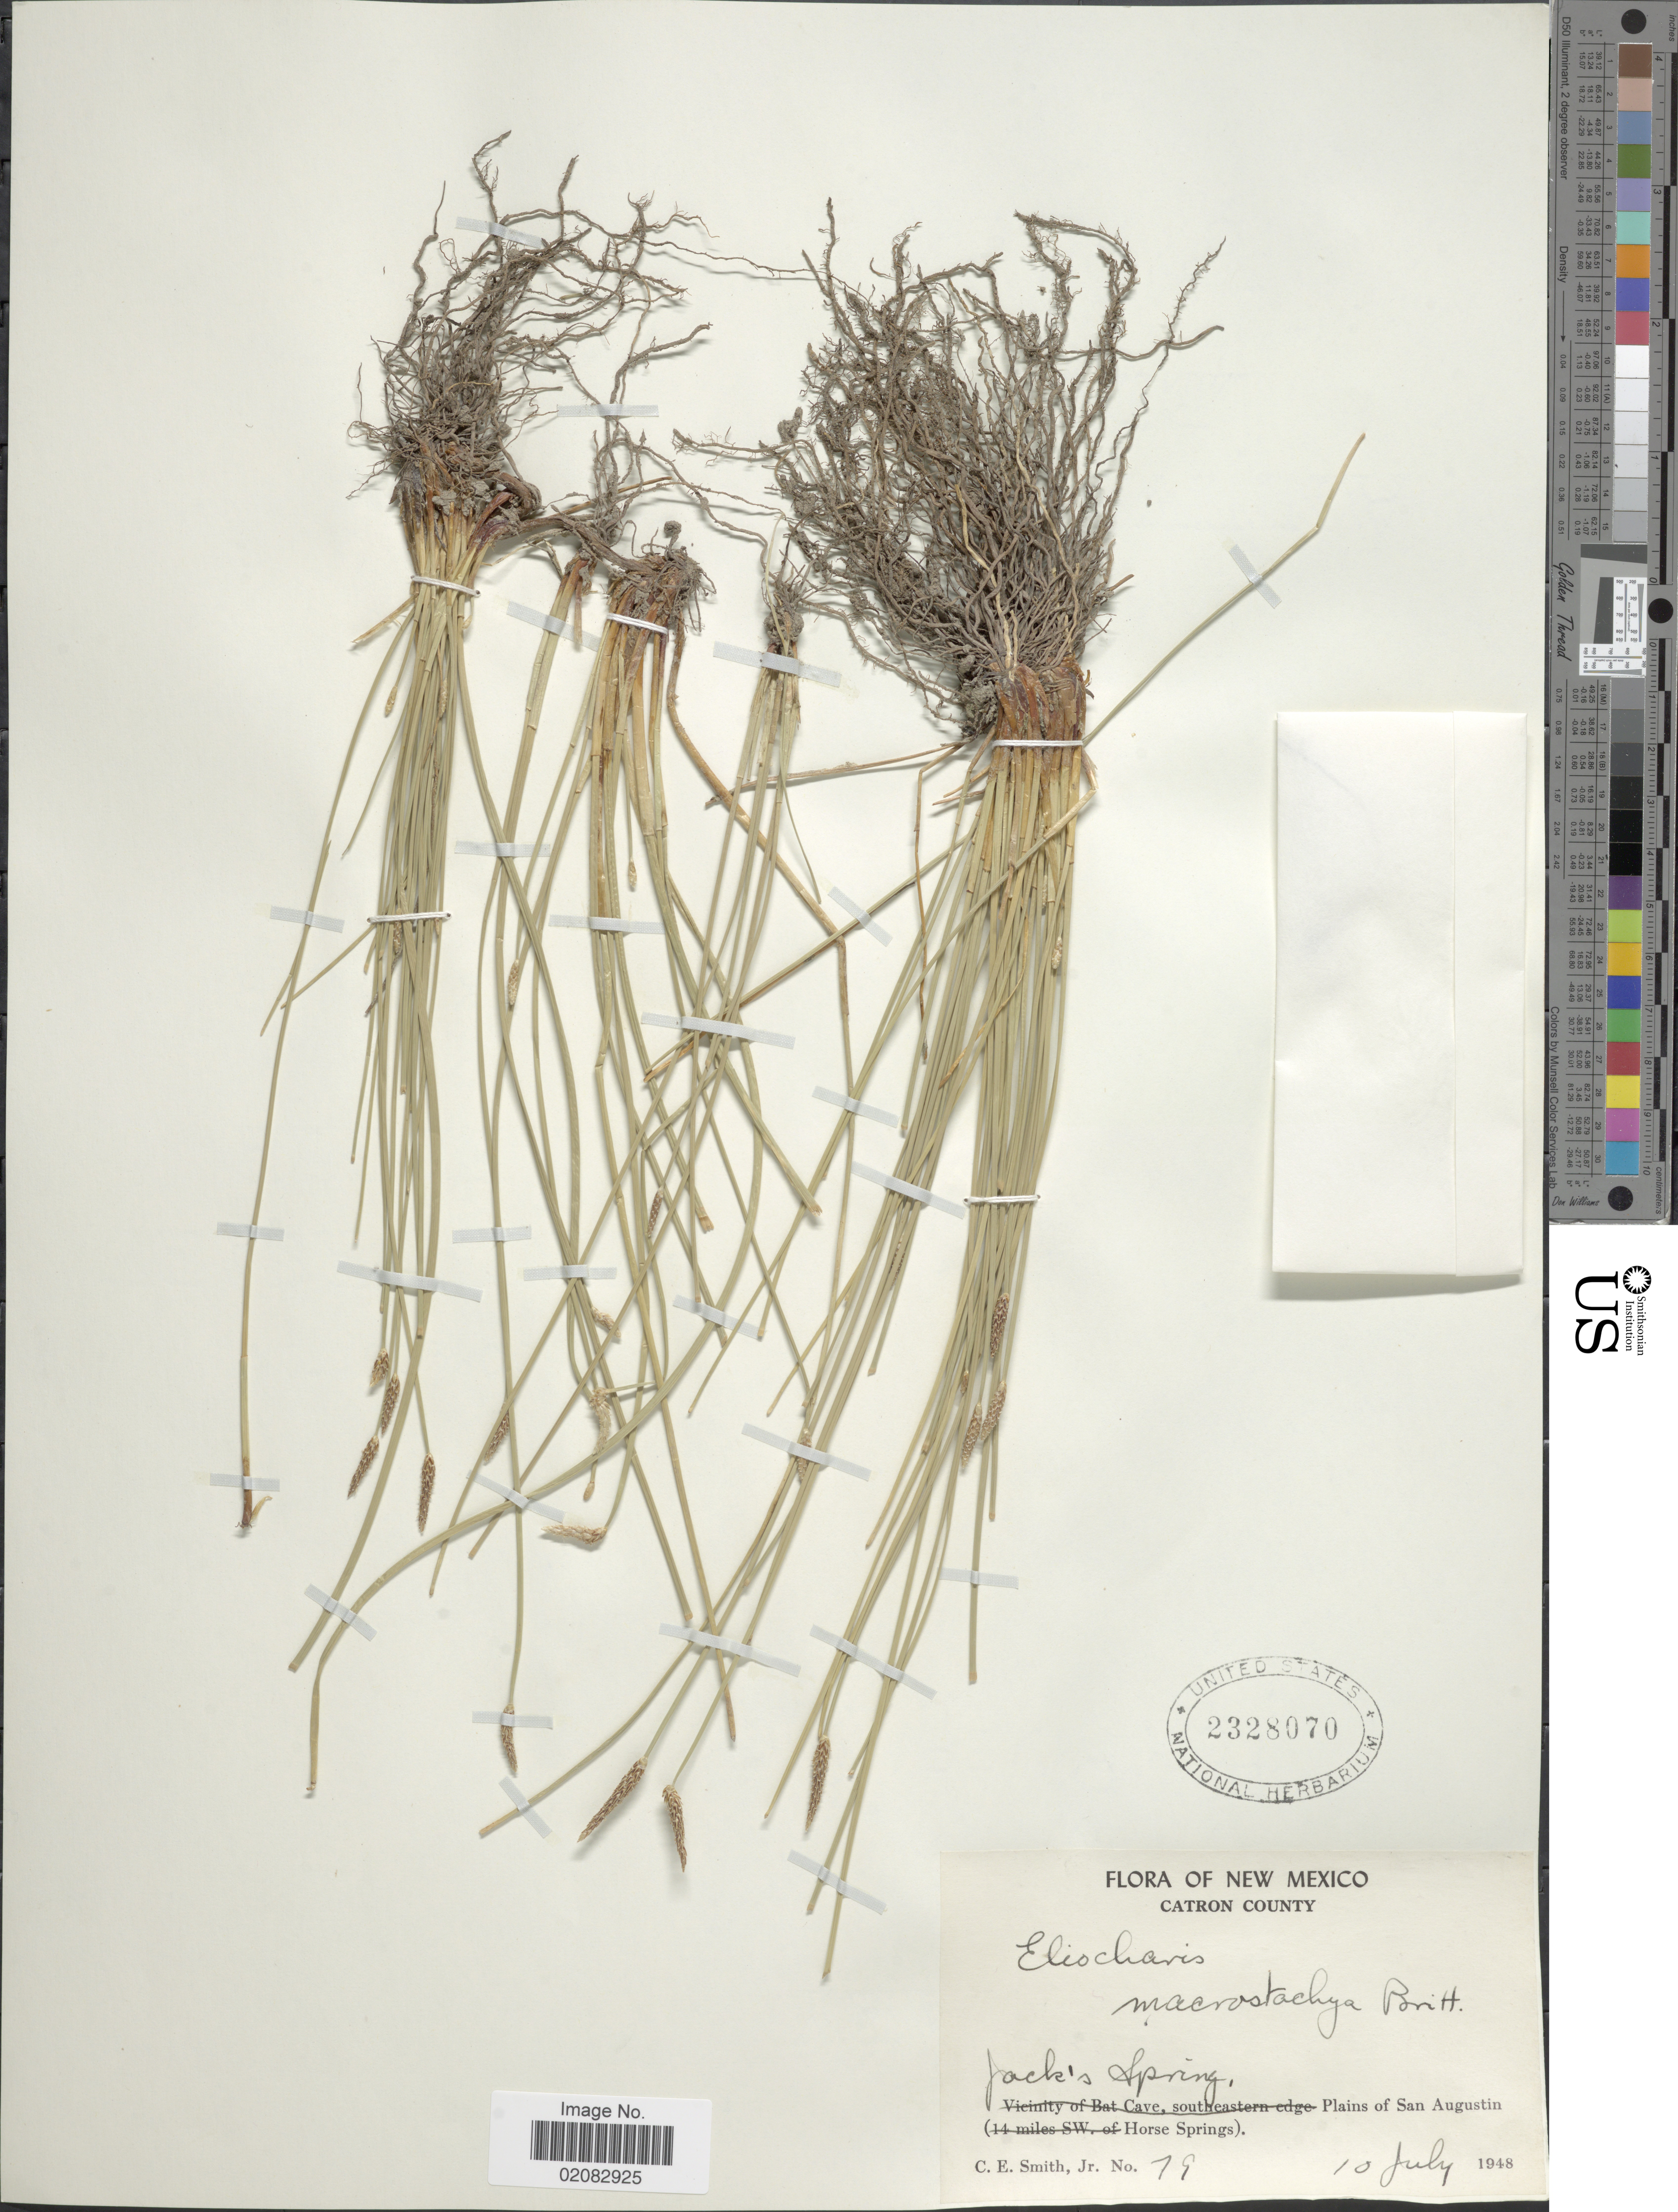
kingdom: Plantae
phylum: Tracheophyta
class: Liliopsida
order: Poales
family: Cyperaceae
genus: Eleocharis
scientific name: Eleocharis macrostachya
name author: Britton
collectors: C. E. Smith Jr.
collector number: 79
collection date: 1948-07-10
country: United States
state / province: New Mexico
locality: Catron County, Jack's Spring, Plains of San Augustin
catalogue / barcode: US 2328070